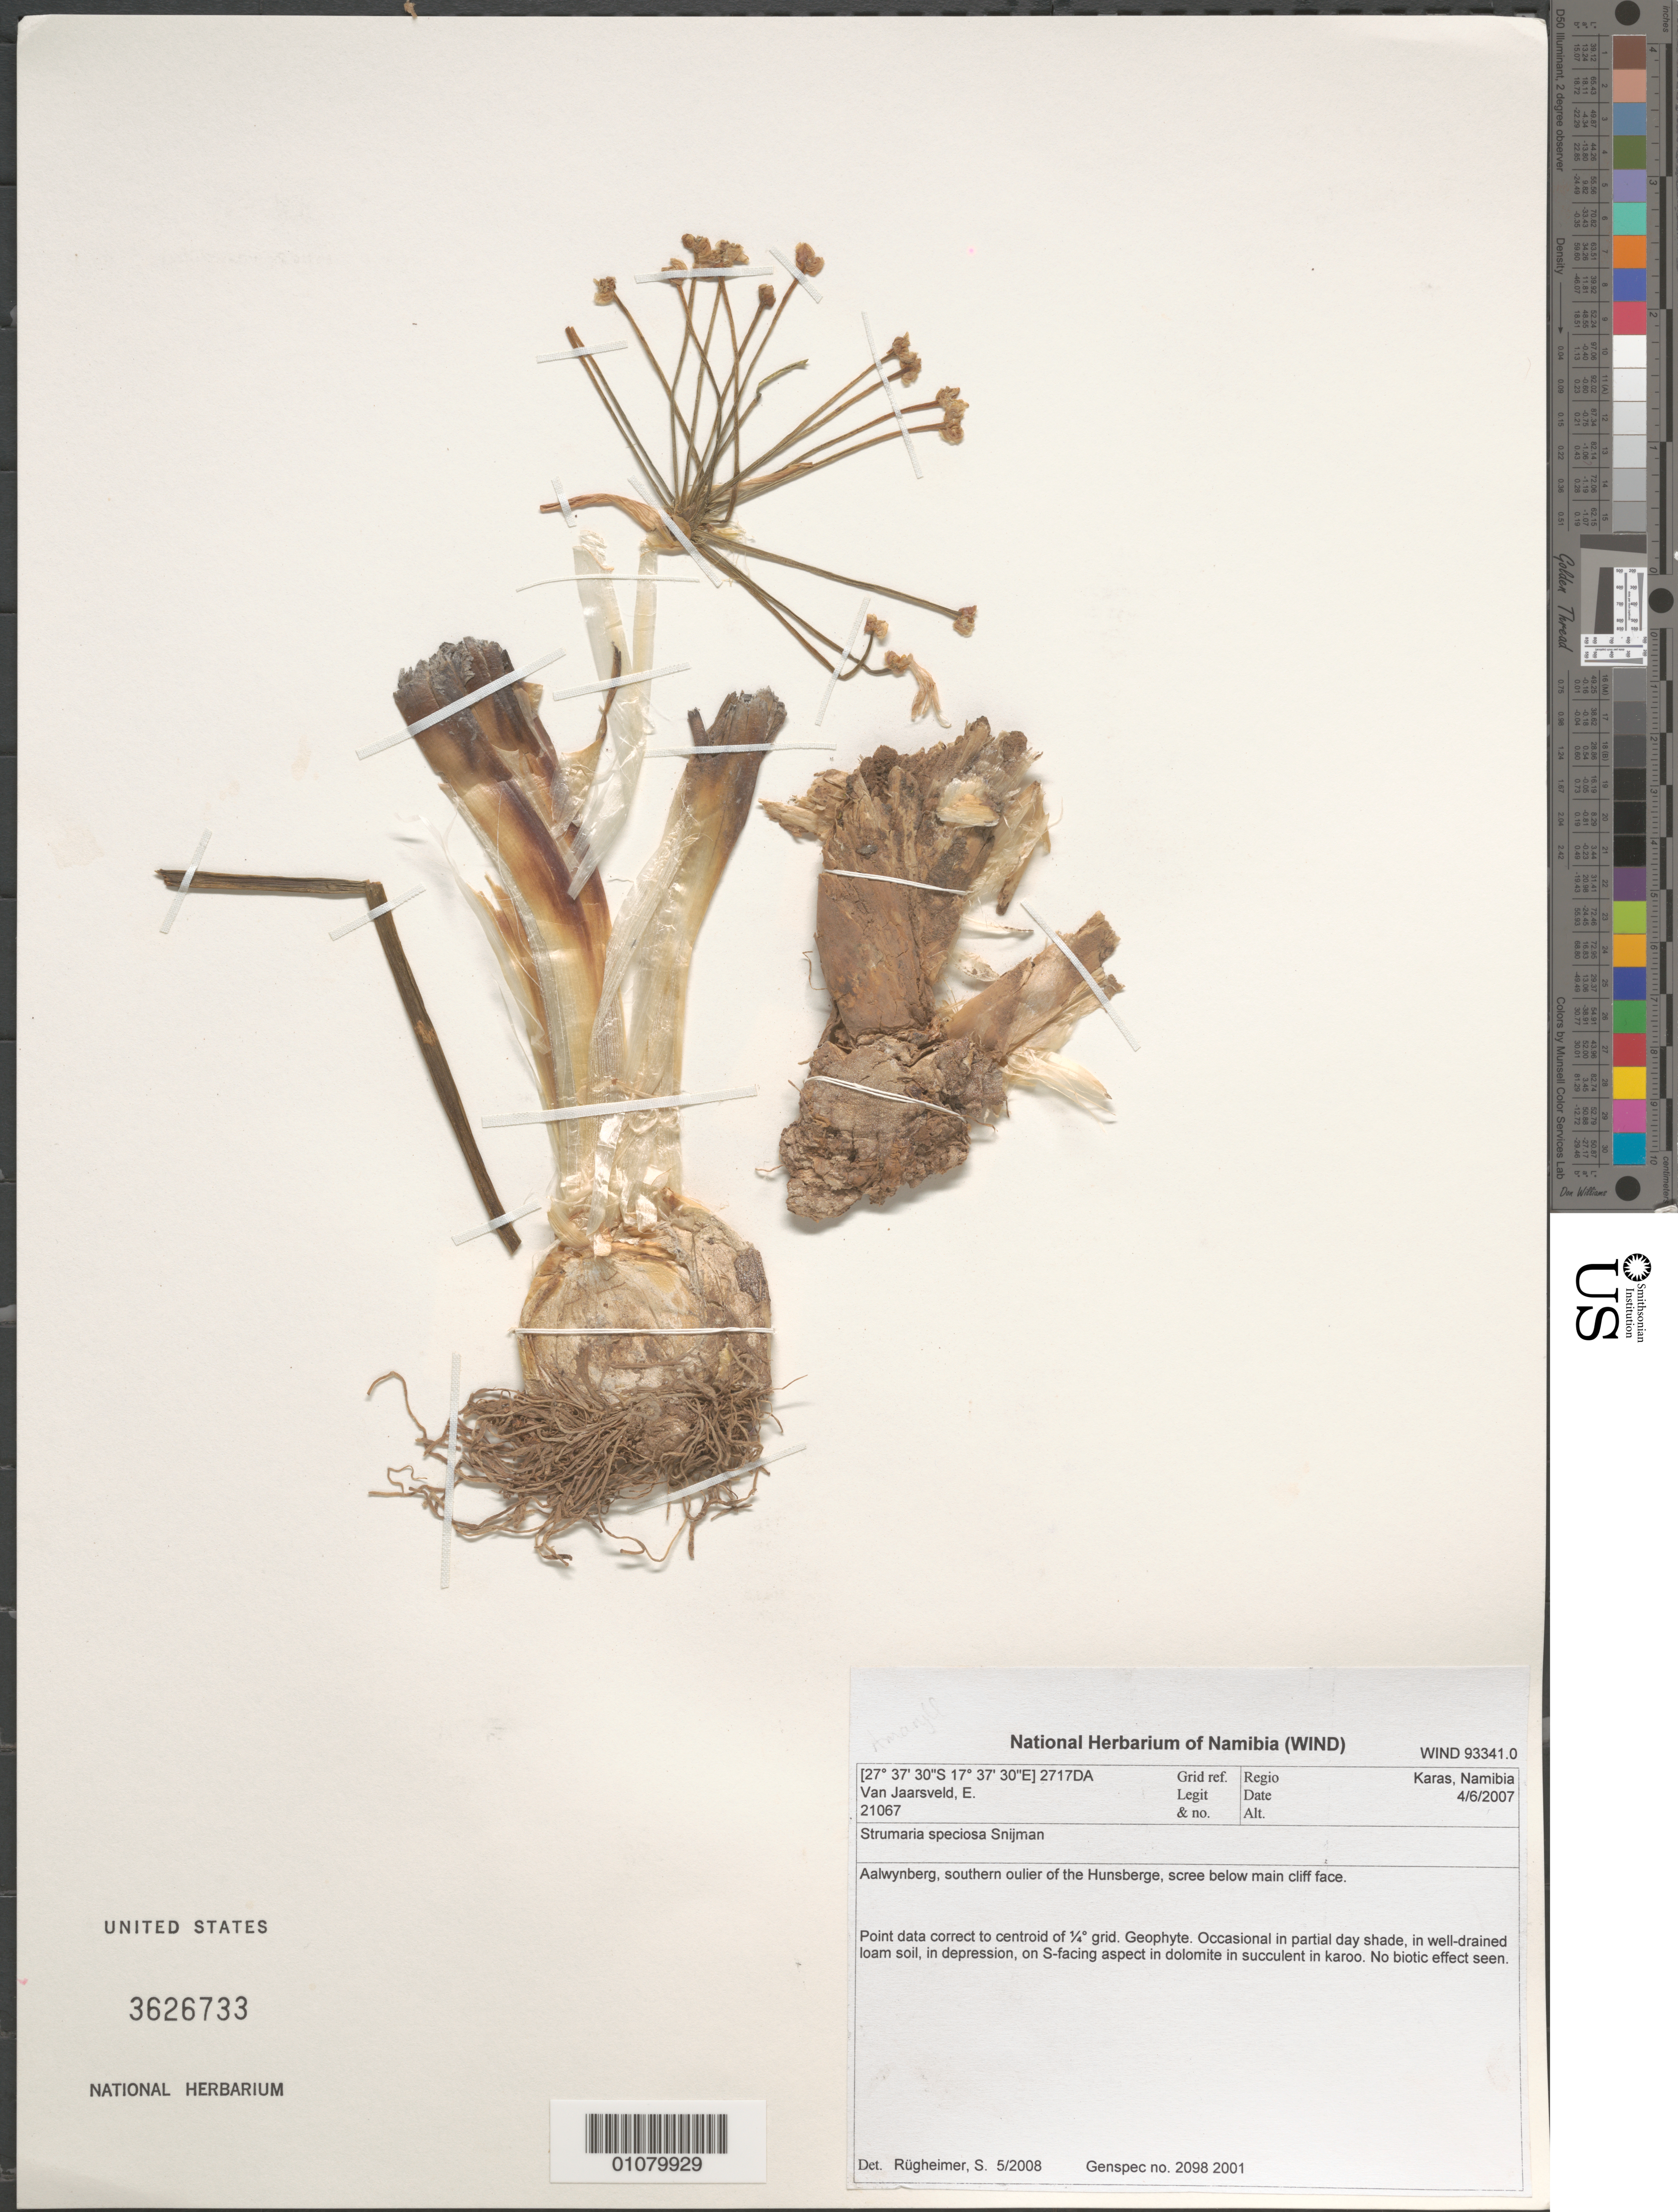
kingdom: Plantae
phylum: Tracheophyta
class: Liliopsida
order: Asparagales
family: Amaryllidaceae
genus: Strumaria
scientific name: Strumaria speciosa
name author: Snijman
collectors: E. van Jaarsveld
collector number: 21067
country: Namibia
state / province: Karas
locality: Aalwynberg, southern oulier of the Hunsberge.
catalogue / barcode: US 3626733